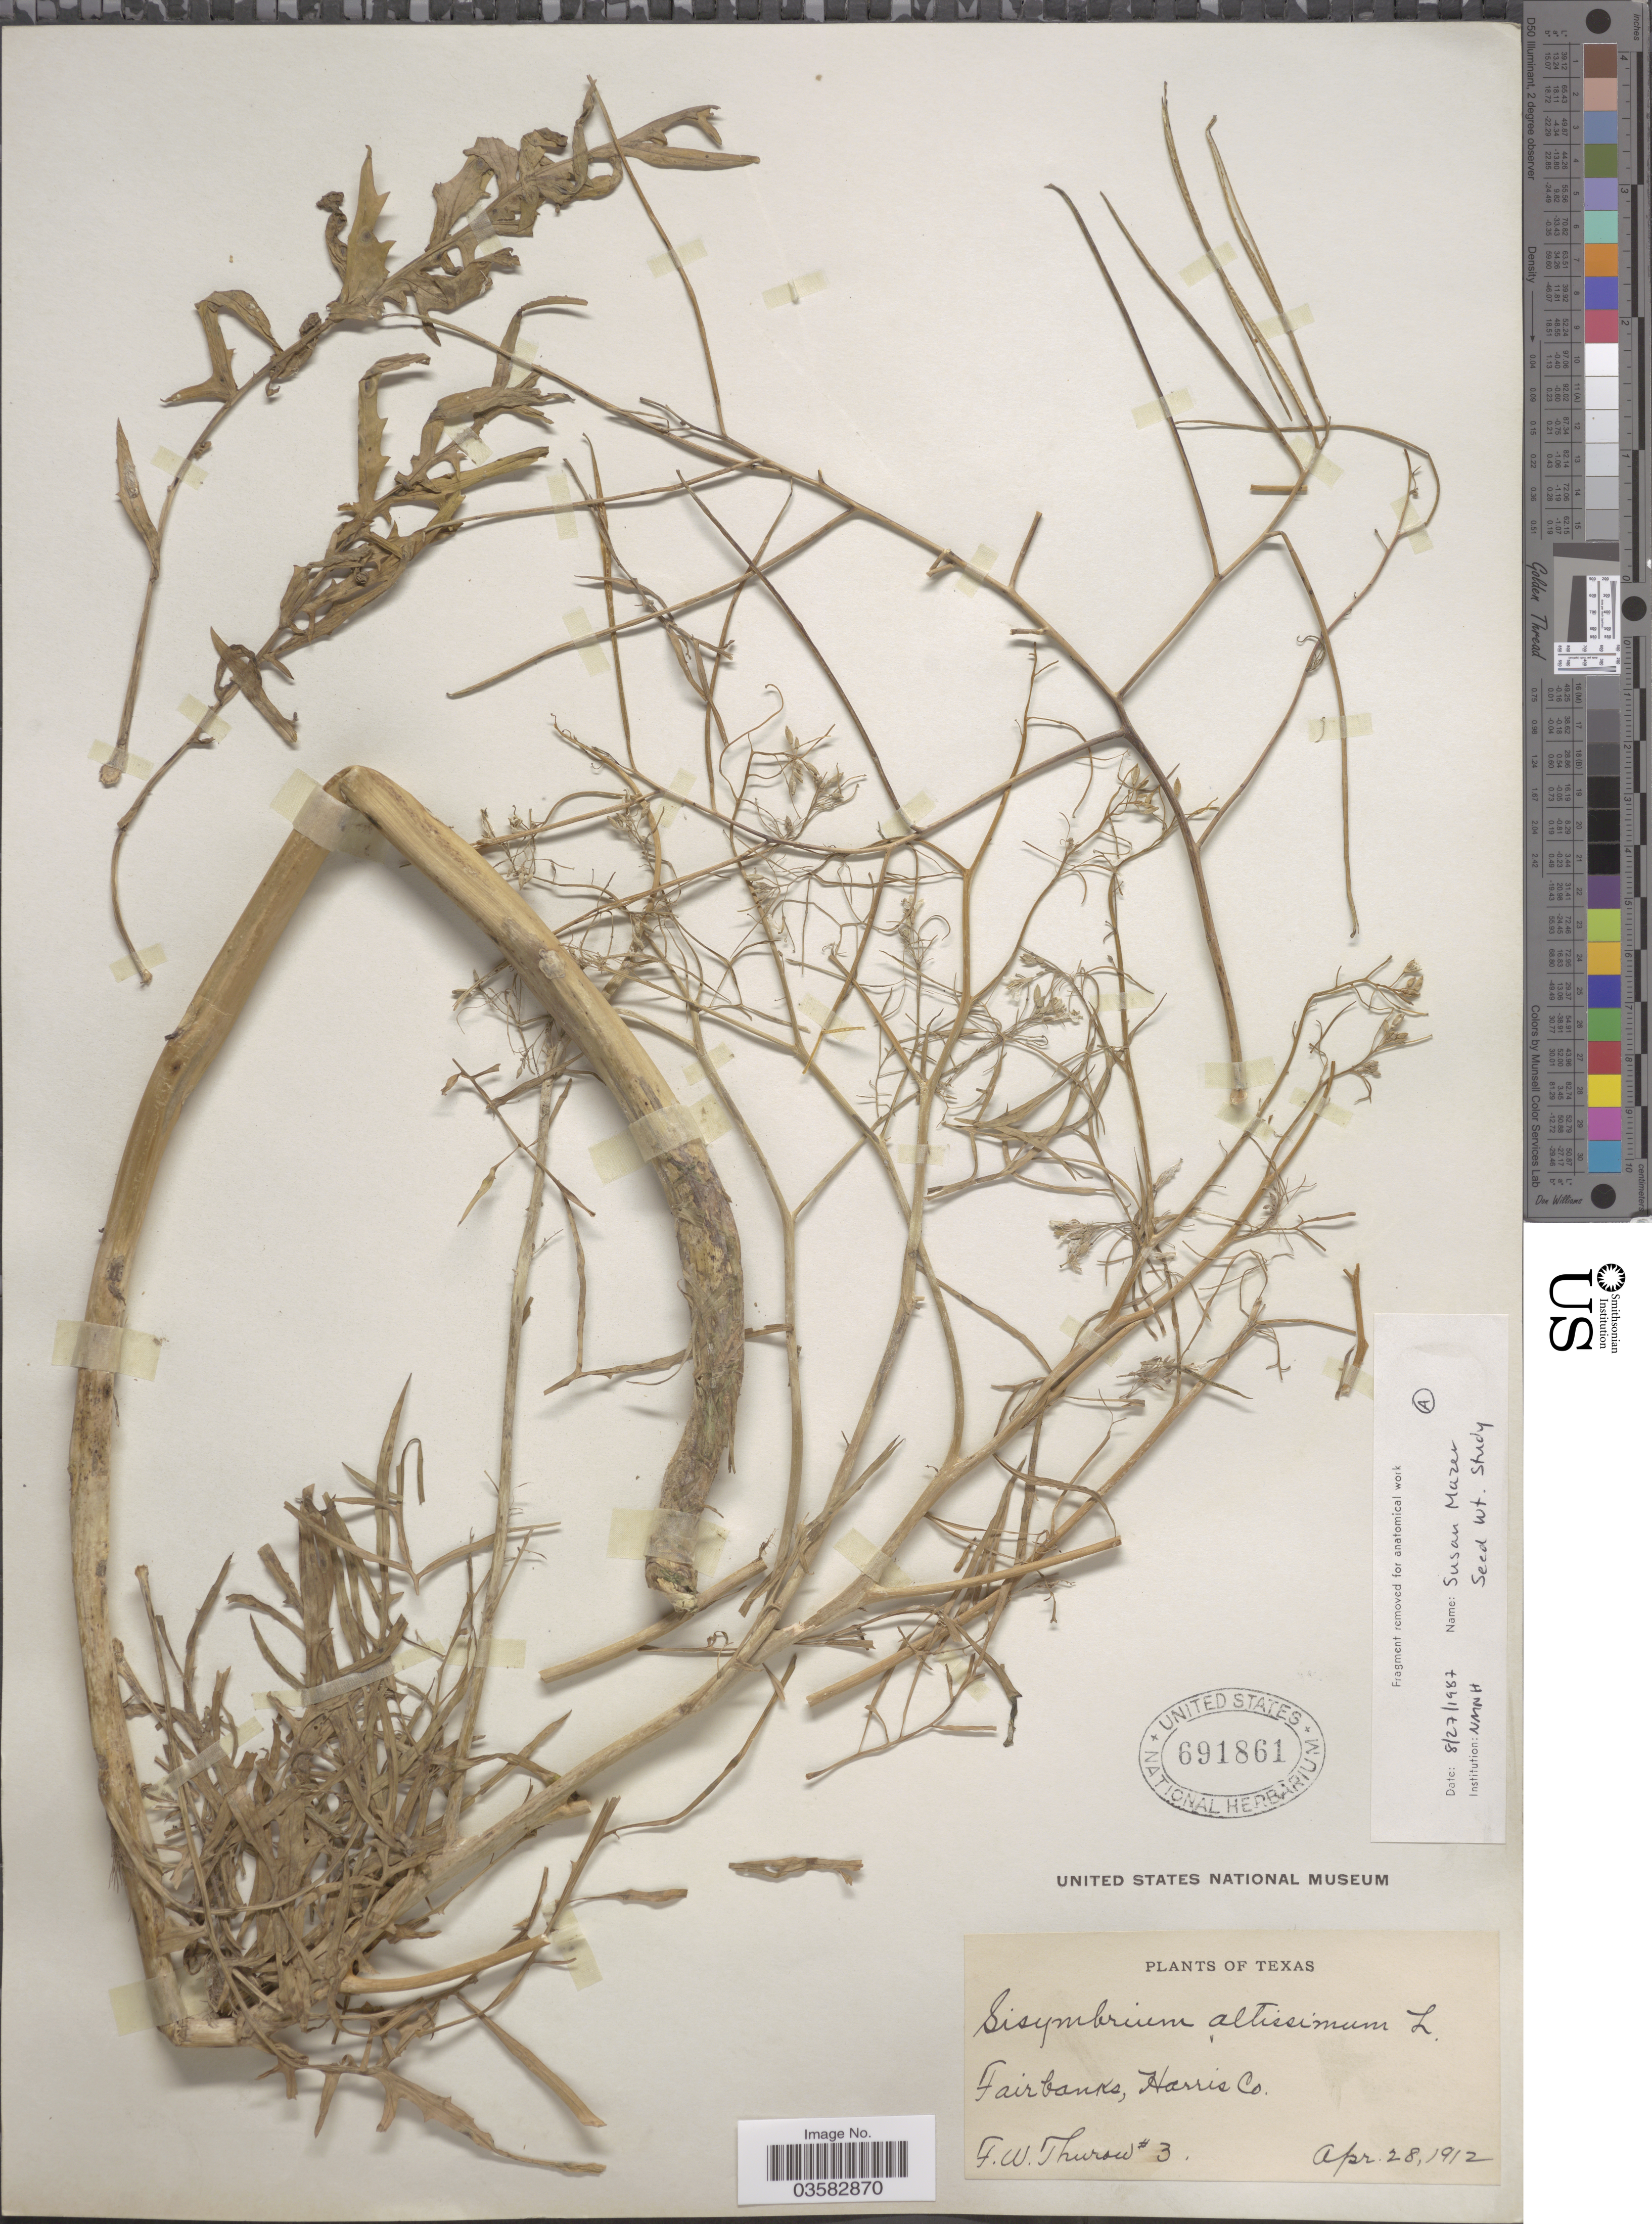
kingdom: Plantae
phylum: Tracheophyta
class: Magnoliopsida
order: Brassicales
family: Brassicaceae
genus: Sisymbrium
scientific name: Sisymbrium altissimum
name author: L.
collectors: F. W. Thurow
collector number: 3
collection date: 1912-04-28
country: United States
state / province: Texas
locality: Fairbanks, Harris Co.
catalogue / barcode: US 691861